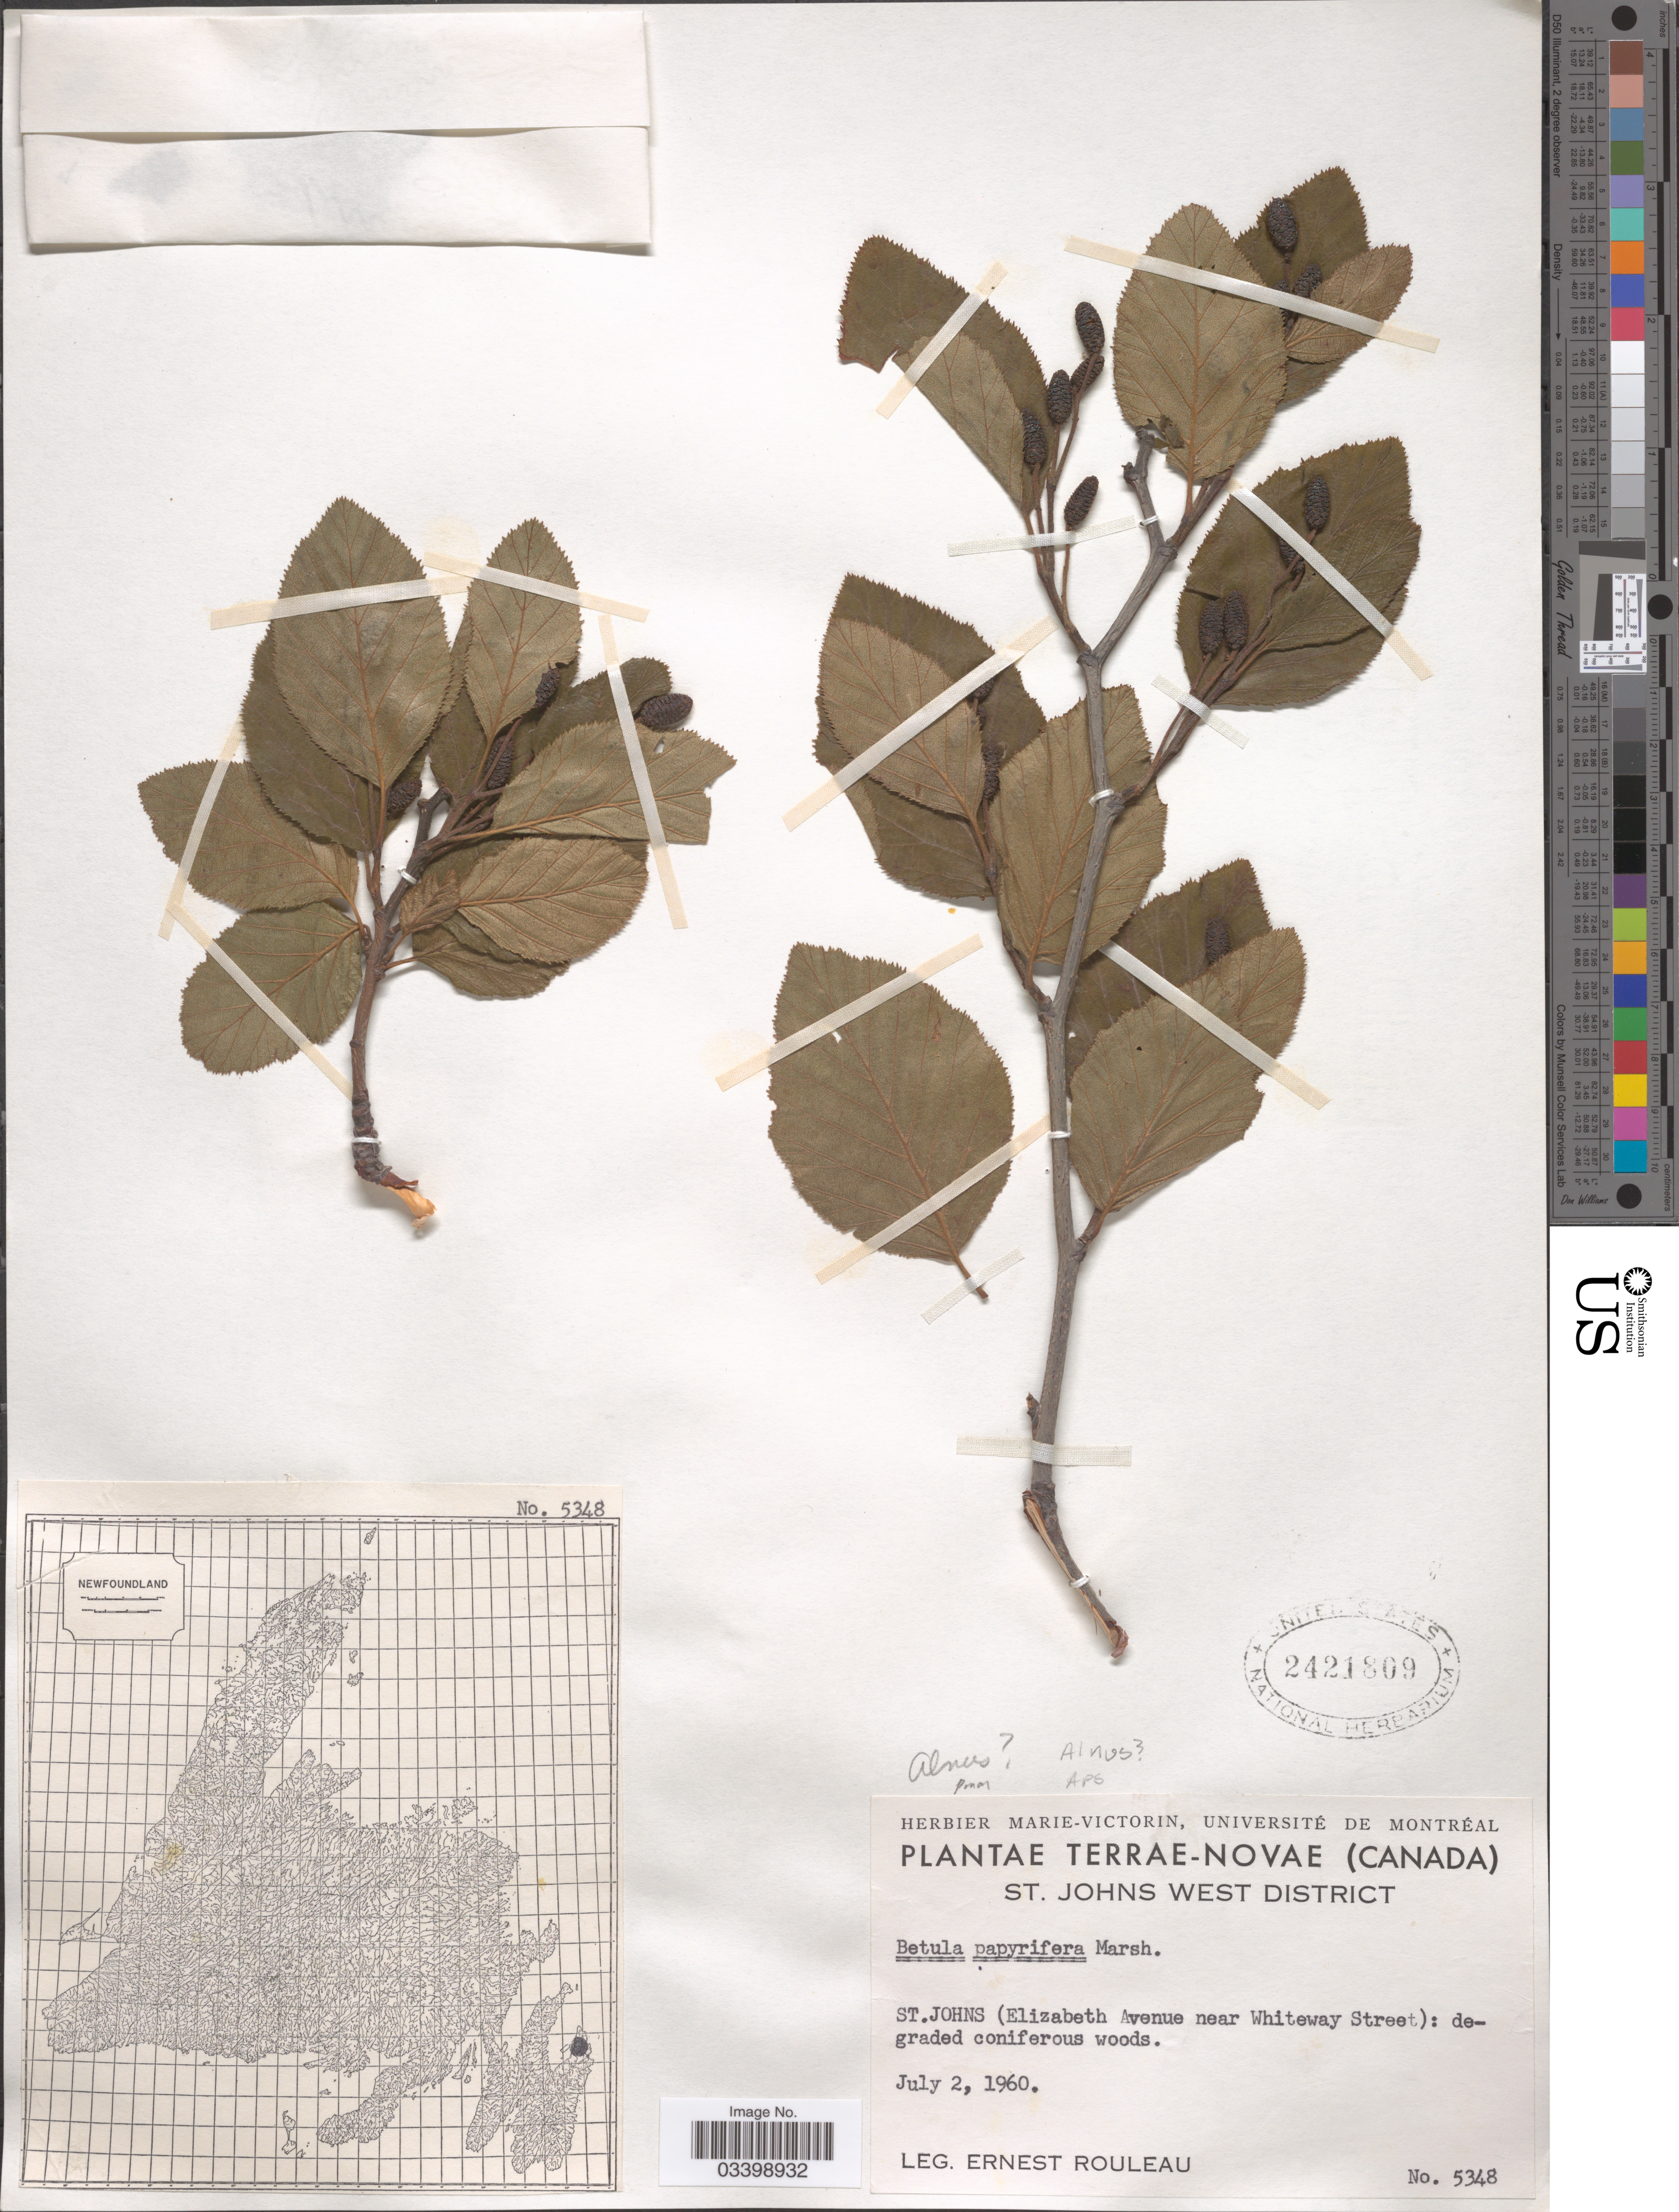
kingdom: Plantae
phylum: Tracheophyta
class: Magnoliopsida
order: Fagales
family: Betulaceae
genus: Alnus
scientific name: Alnus sp.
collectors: J. Rouleau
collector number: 5348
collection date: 1960-07-02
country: Canada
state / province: Newfoundland and Labrador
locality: Terrae-Novae. St. Johns West District. St. Johns (Elizabeth Avenue near Whiteway Street).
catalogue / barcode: US 2421809